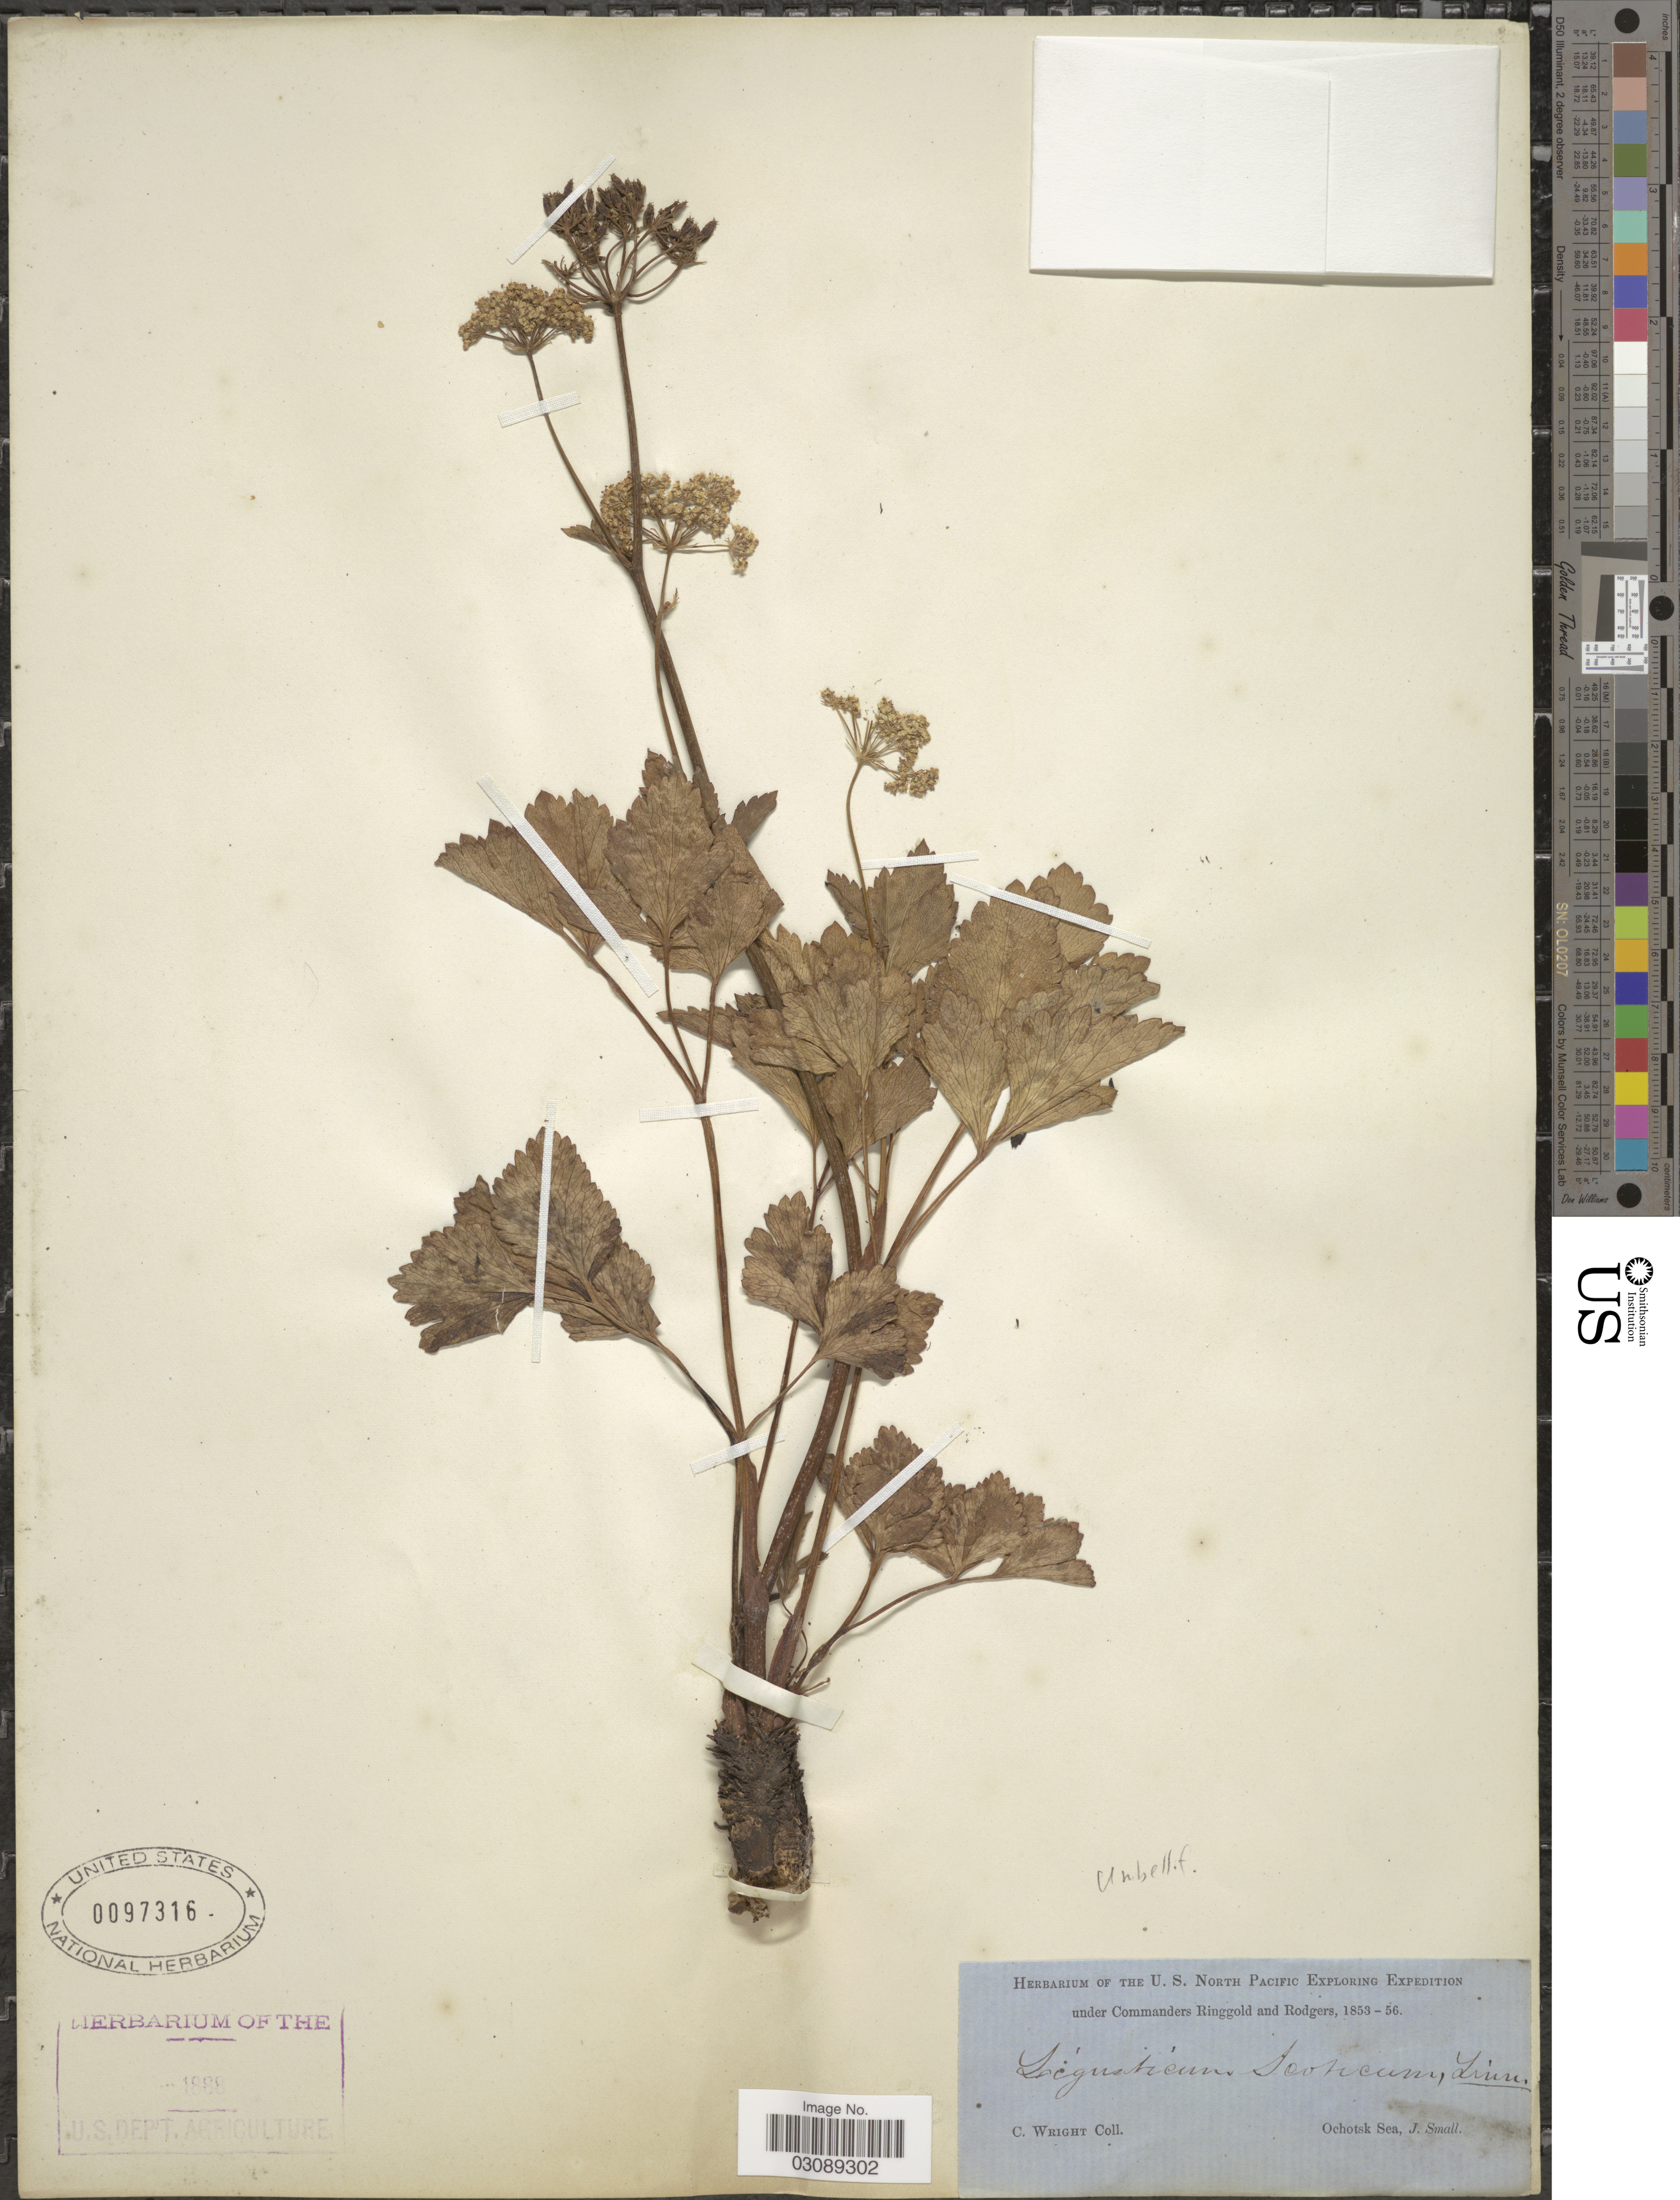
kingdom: Plantae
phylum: Tracheophyta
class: Magnoliopsida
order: Apiales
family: Apiaceae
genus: Ligusticum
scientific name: Ligusticum scoticum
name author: L.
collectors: C. Wright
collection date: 1853/1856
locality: Ochotsk Sea, J. Small [unsure placement]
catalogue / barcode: US 97316